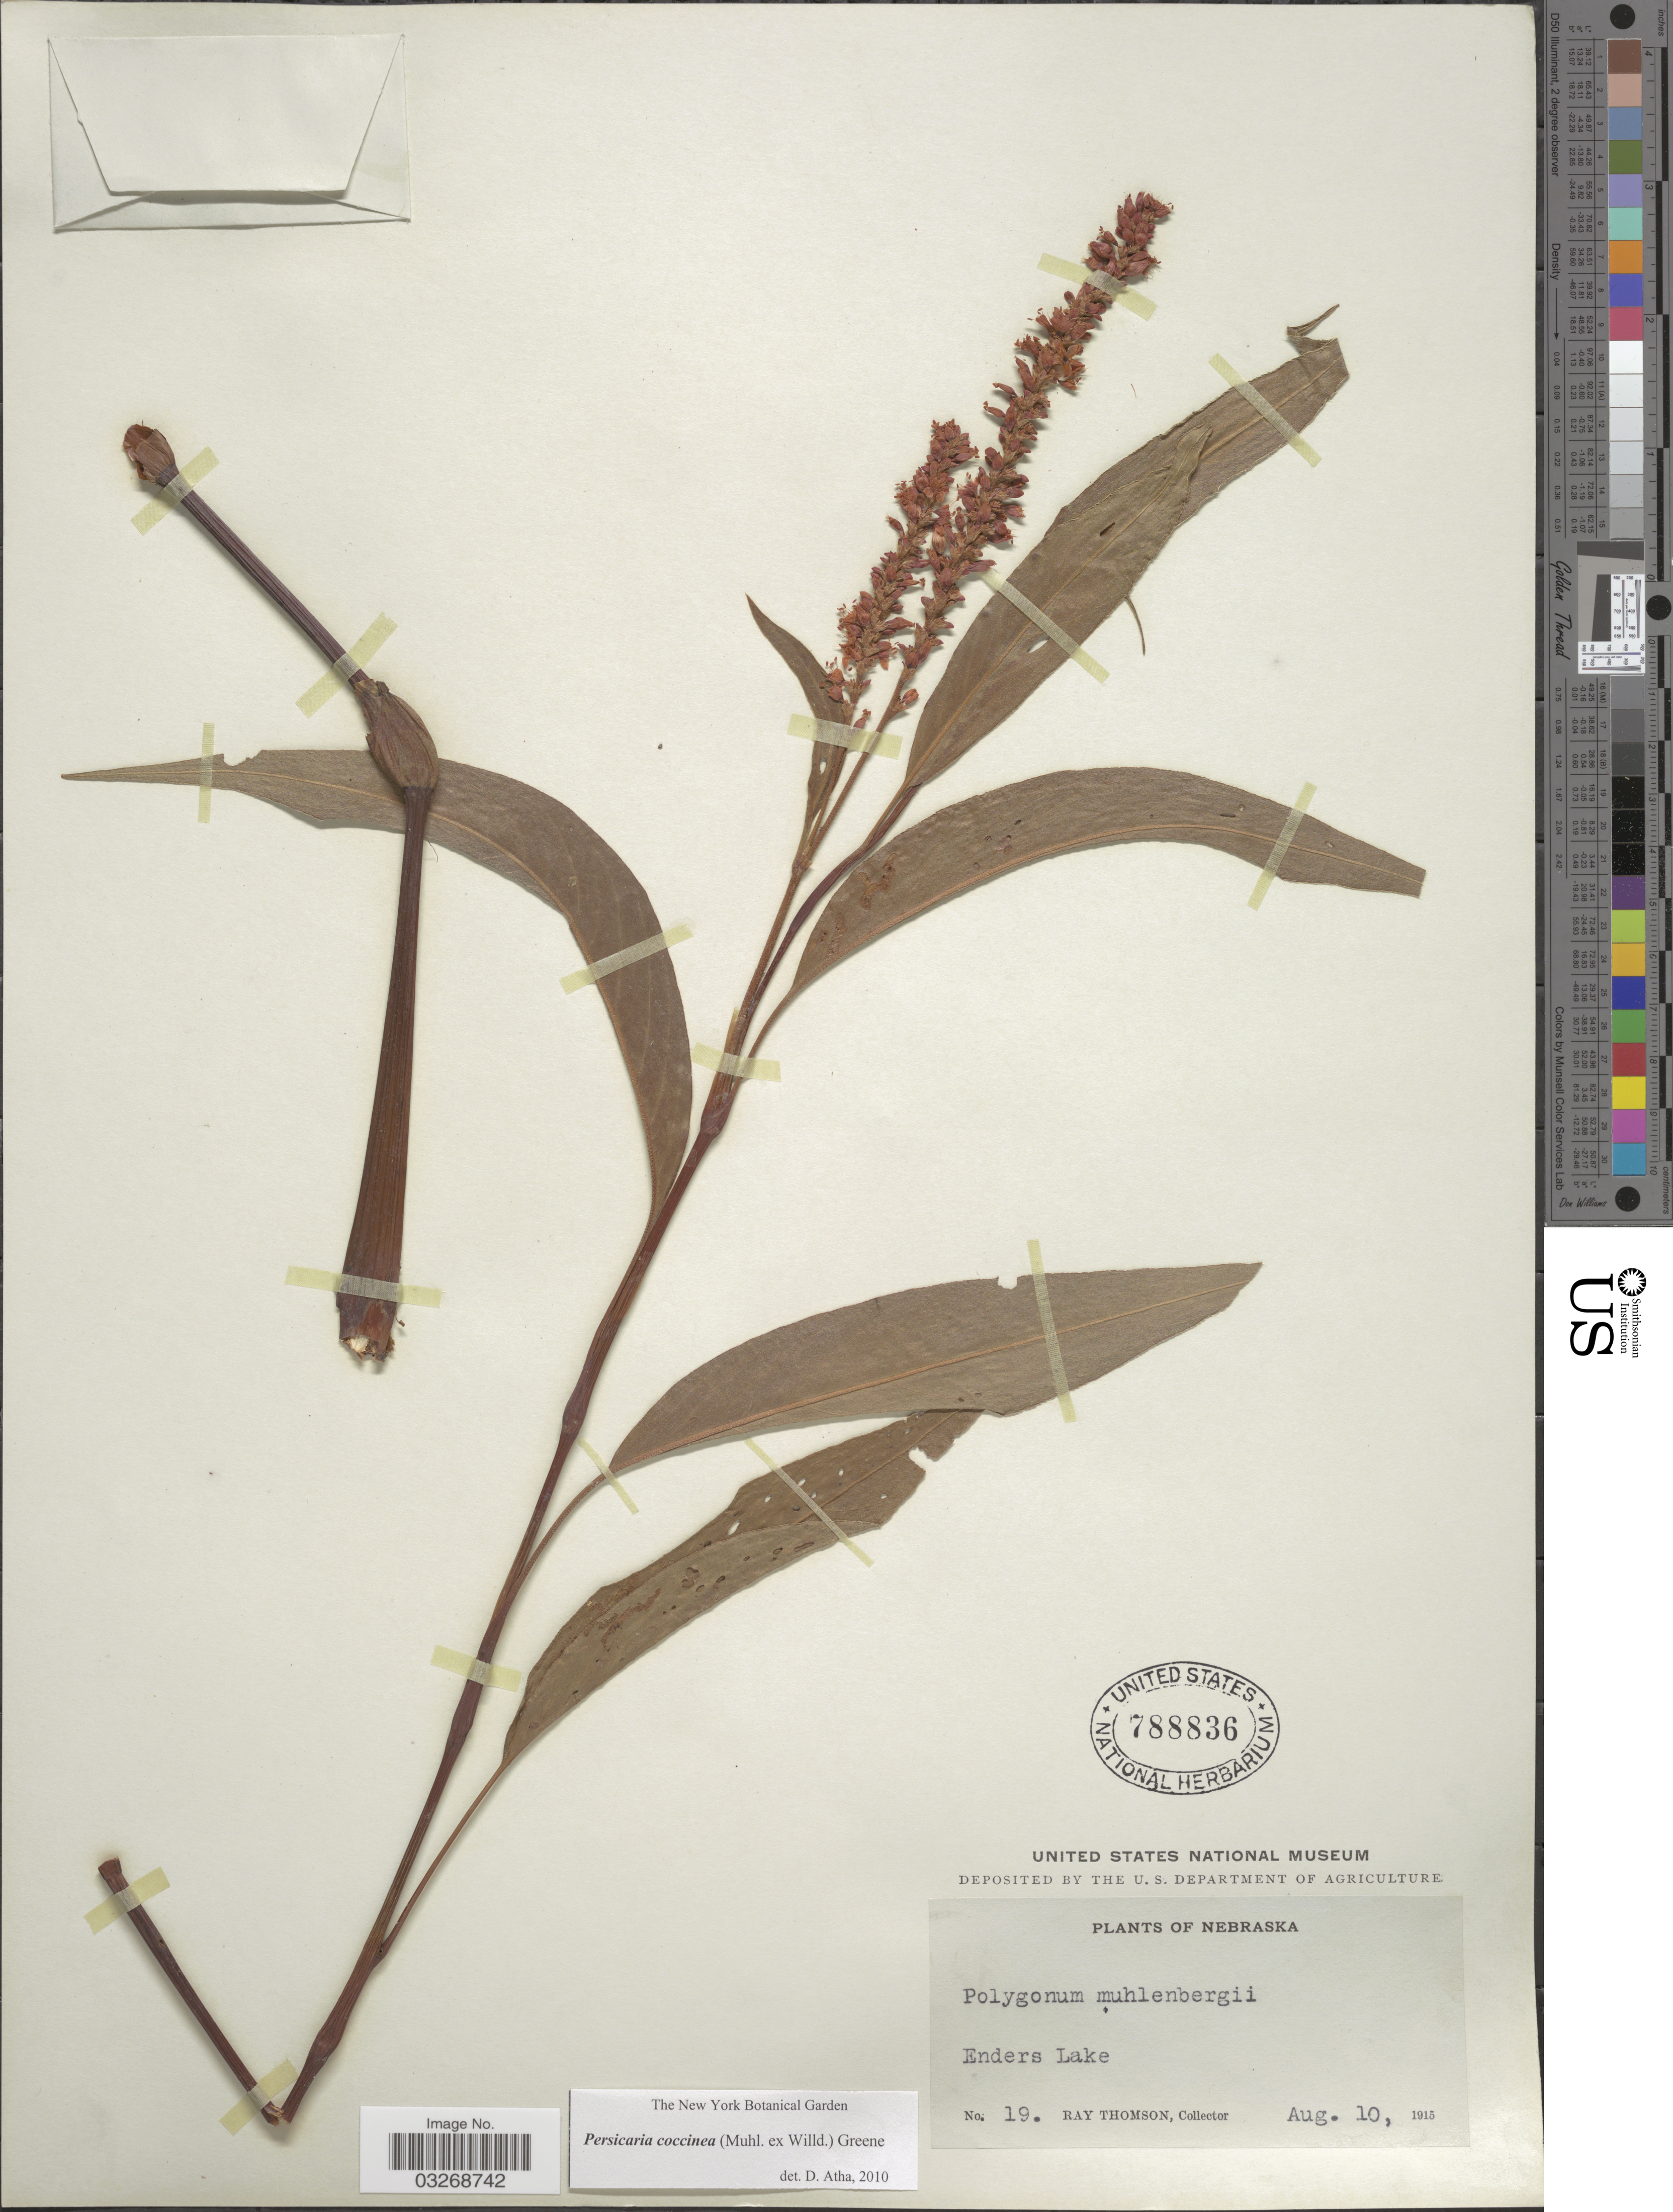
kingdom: Plantae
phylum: Tracheophyta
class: Magnoliopsida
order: Caryophyllales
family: Polygonaceae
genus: Persicaria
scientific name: Persicaria coccinea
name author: (Muhl. ex Willd.) Greene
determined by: Atha, D. E.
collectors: R. Thomson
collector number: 19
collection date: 1915-08-10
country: United States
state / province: Nebraska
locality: Enders Lake.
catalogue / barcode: US 788836